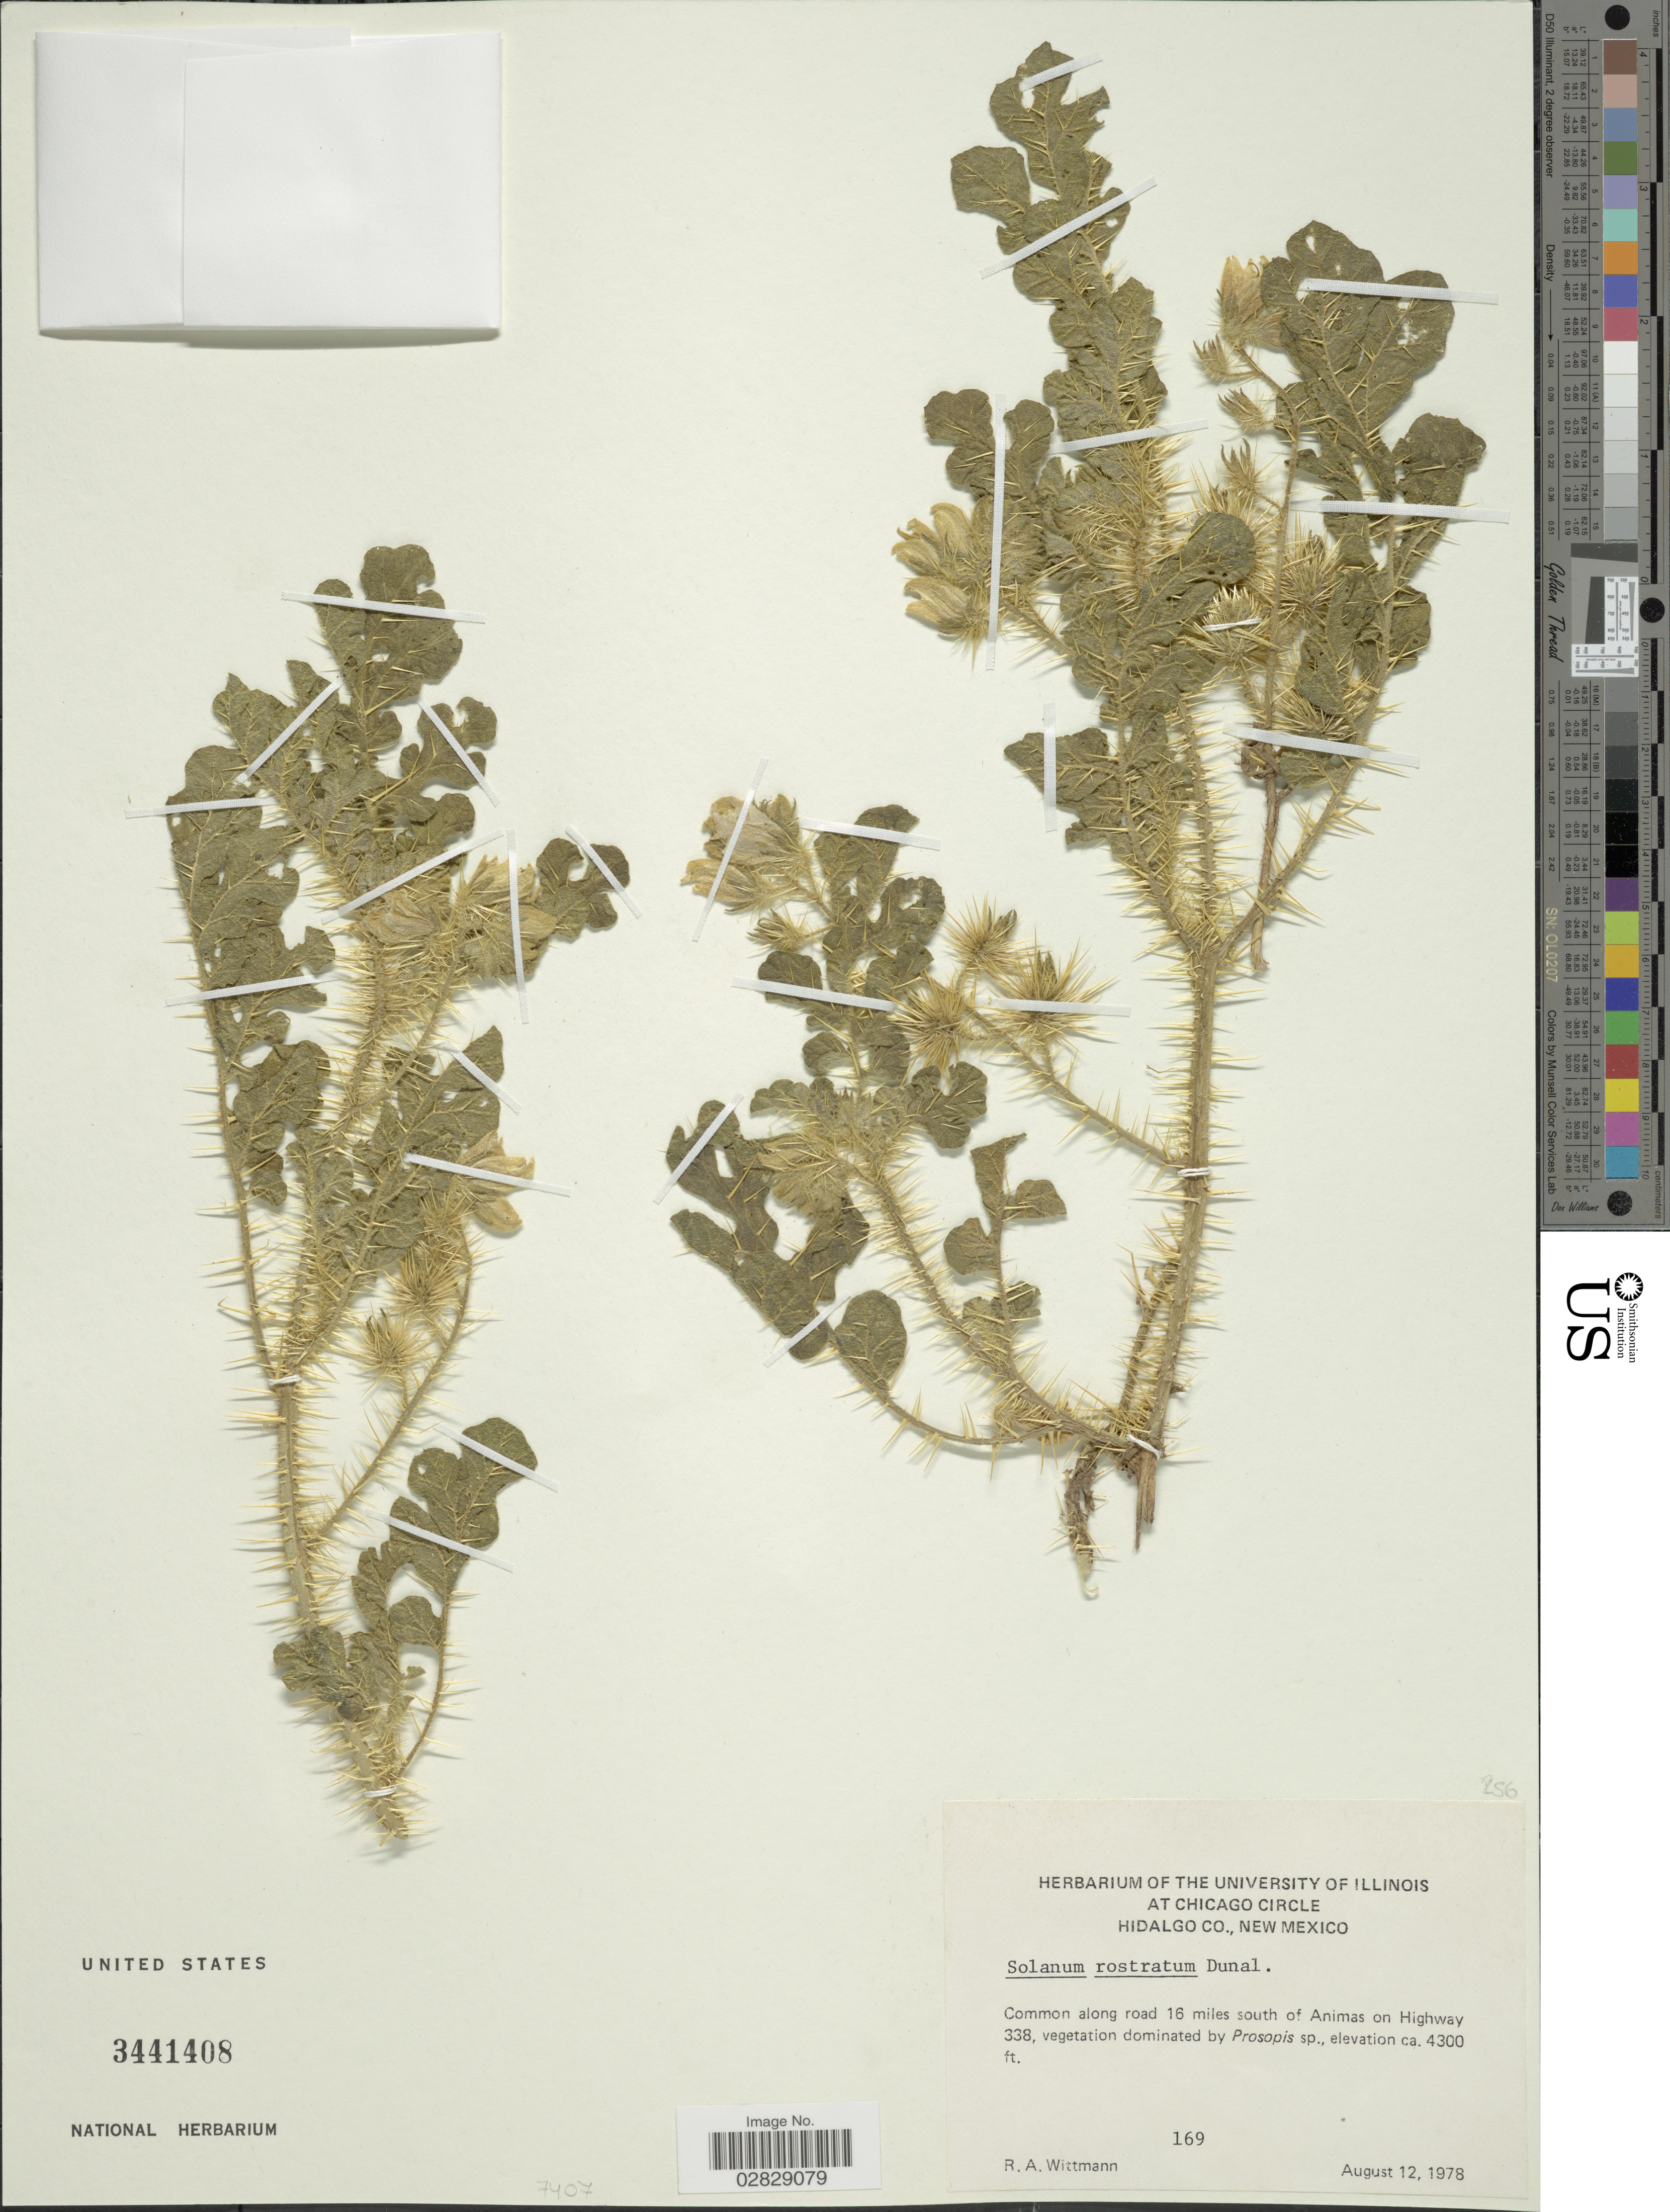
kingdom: Plantae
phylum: Tracheophyta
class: Magnoliopsida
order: Solanales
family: Solanaceae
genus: Solanum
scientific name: Solanum rostratum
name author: Dunal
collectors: R. Wittmann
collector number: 169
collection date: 1978-08-12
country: United States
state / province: New Mexico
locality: Hidalgo Co. Common along road 16 miles south of Animas on Highway 338.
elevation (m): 1311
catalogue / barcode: US 3441408